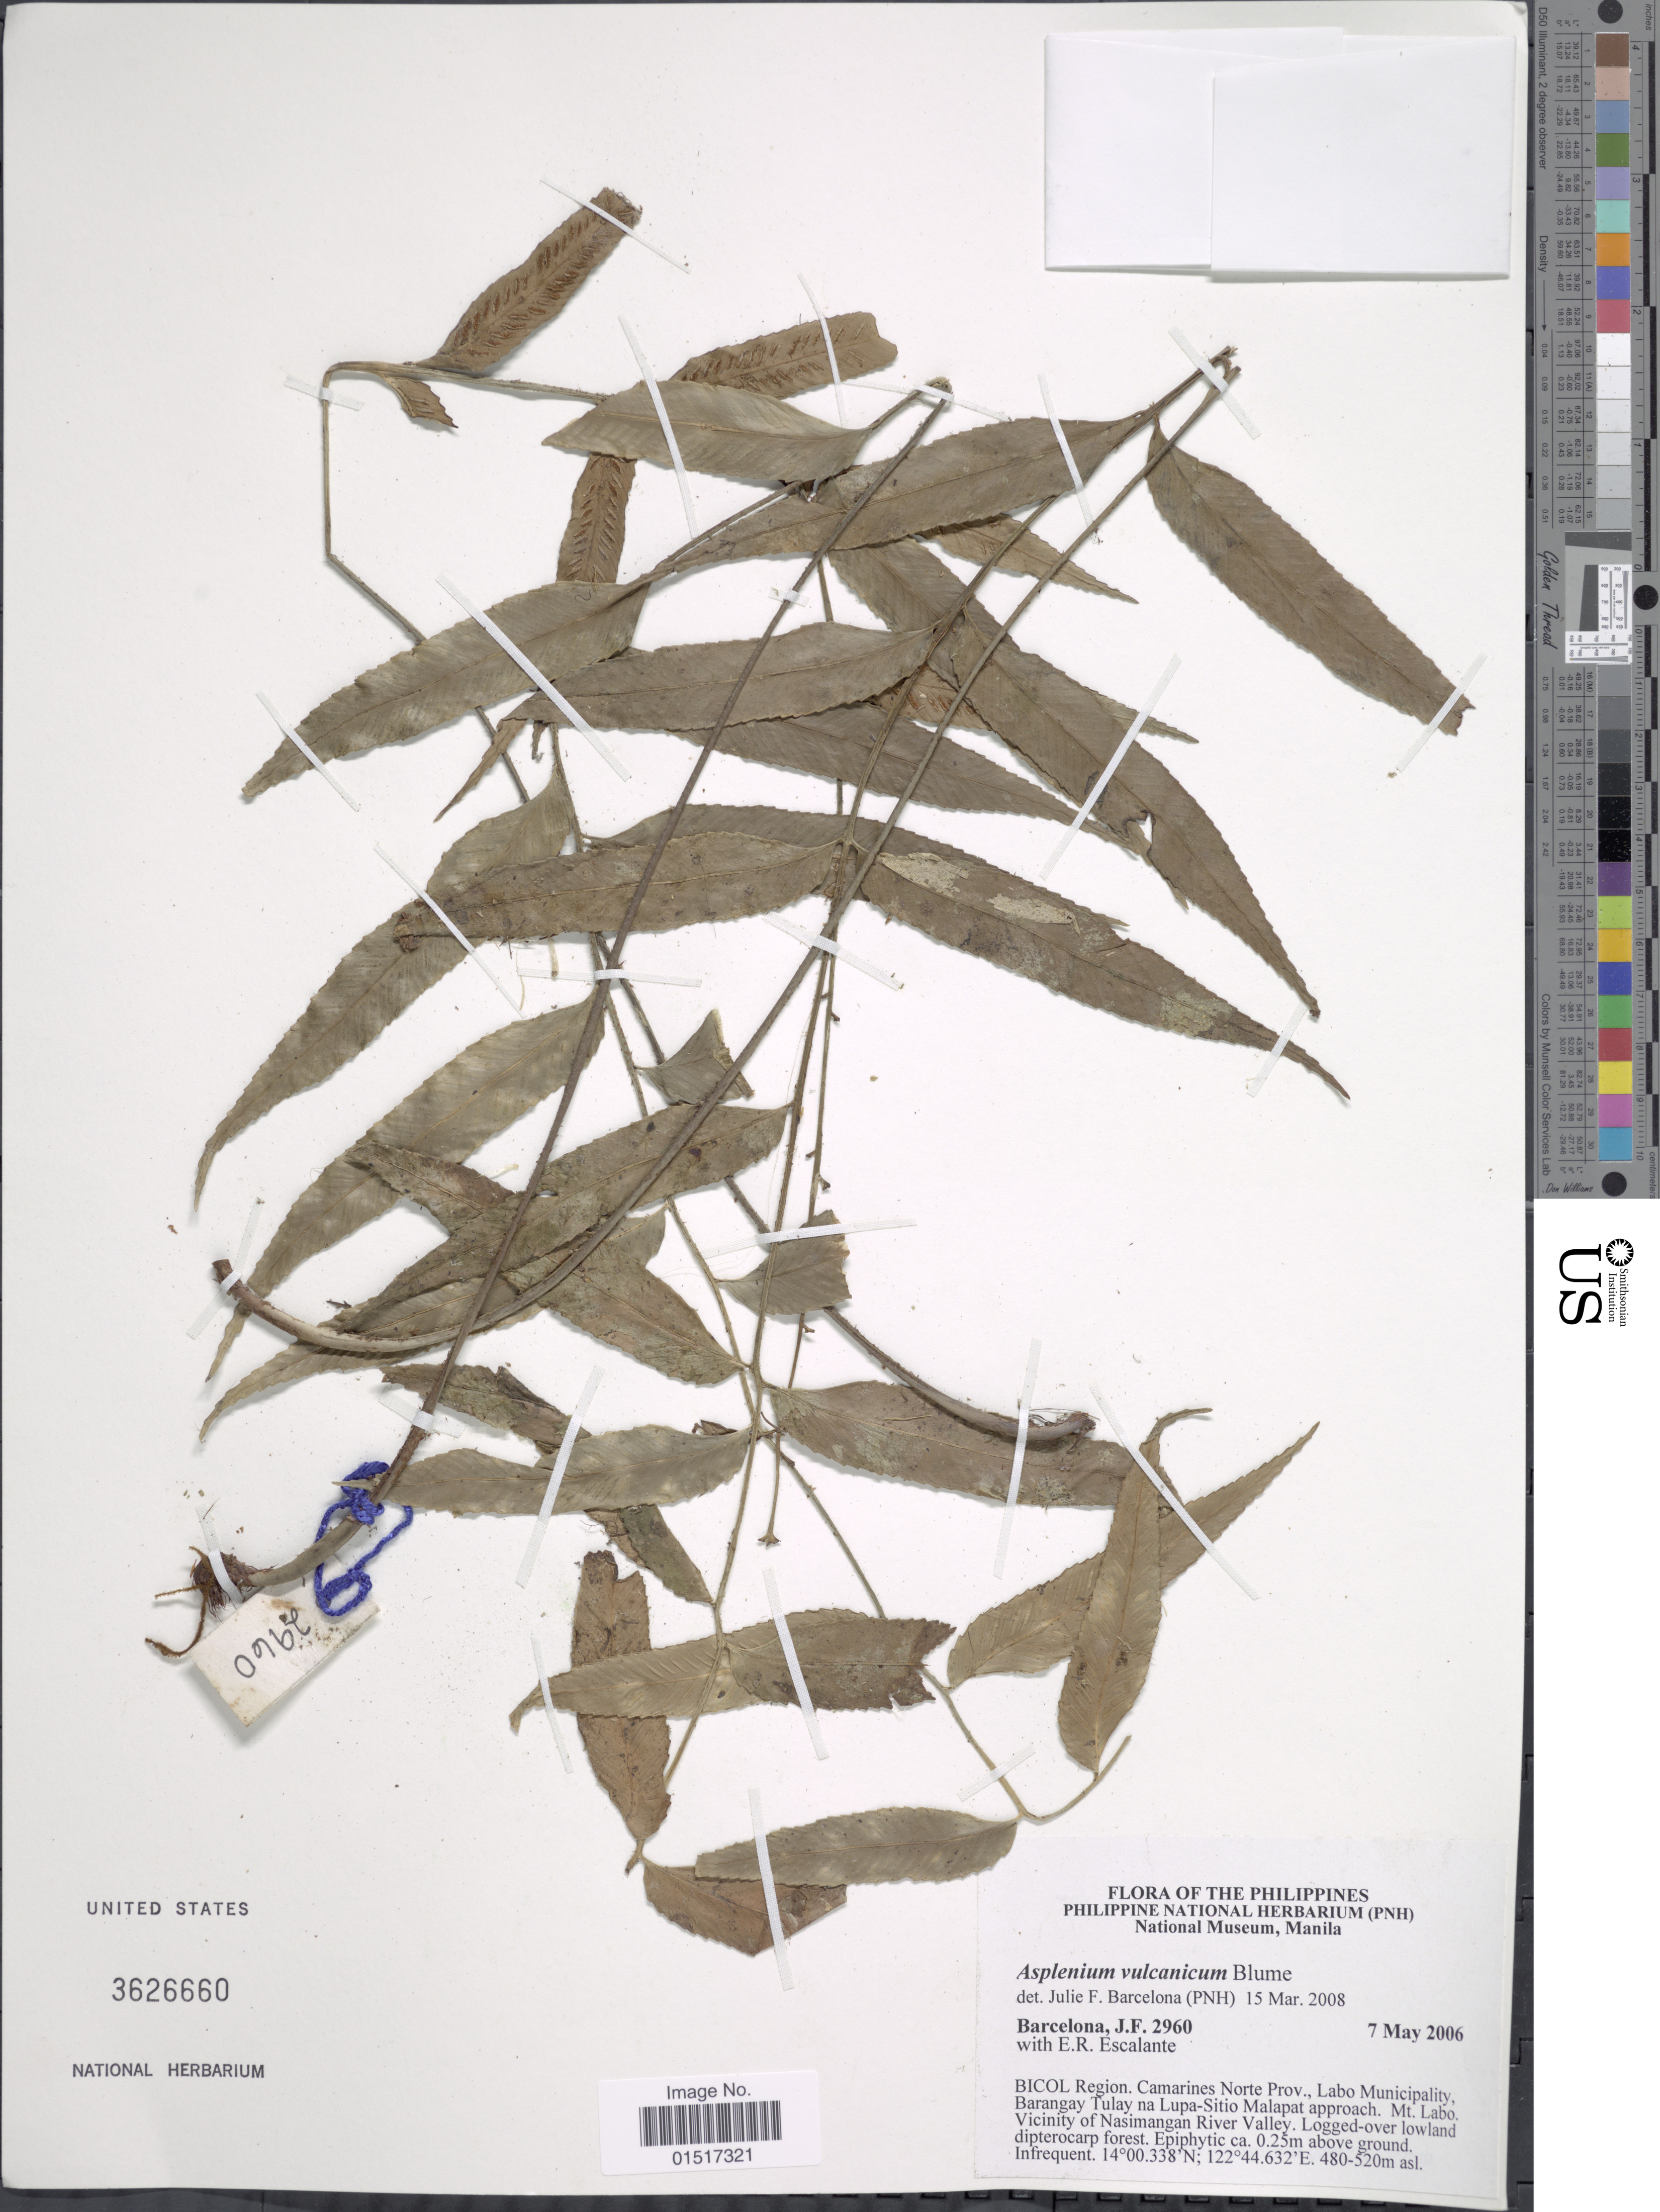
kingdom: Plantae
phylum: Tracheophyta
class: Polypodiopsida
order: Polypodiales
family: Aspleniaceae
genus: Asplenium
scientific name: Asplenium vulcanicum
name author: Blume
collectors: J. F. Barcelona & E. Escalante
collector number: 2960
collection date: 2006-05-07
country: Philippines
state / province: Bicol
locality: Camarines Norte Prov., Labo Municipality, Barangay Tulay na Lupa-Sitio Malapat approach. Mt. Labo. Vicinity of Nasimangan River Valley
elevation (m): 480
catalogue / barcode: US 3626660